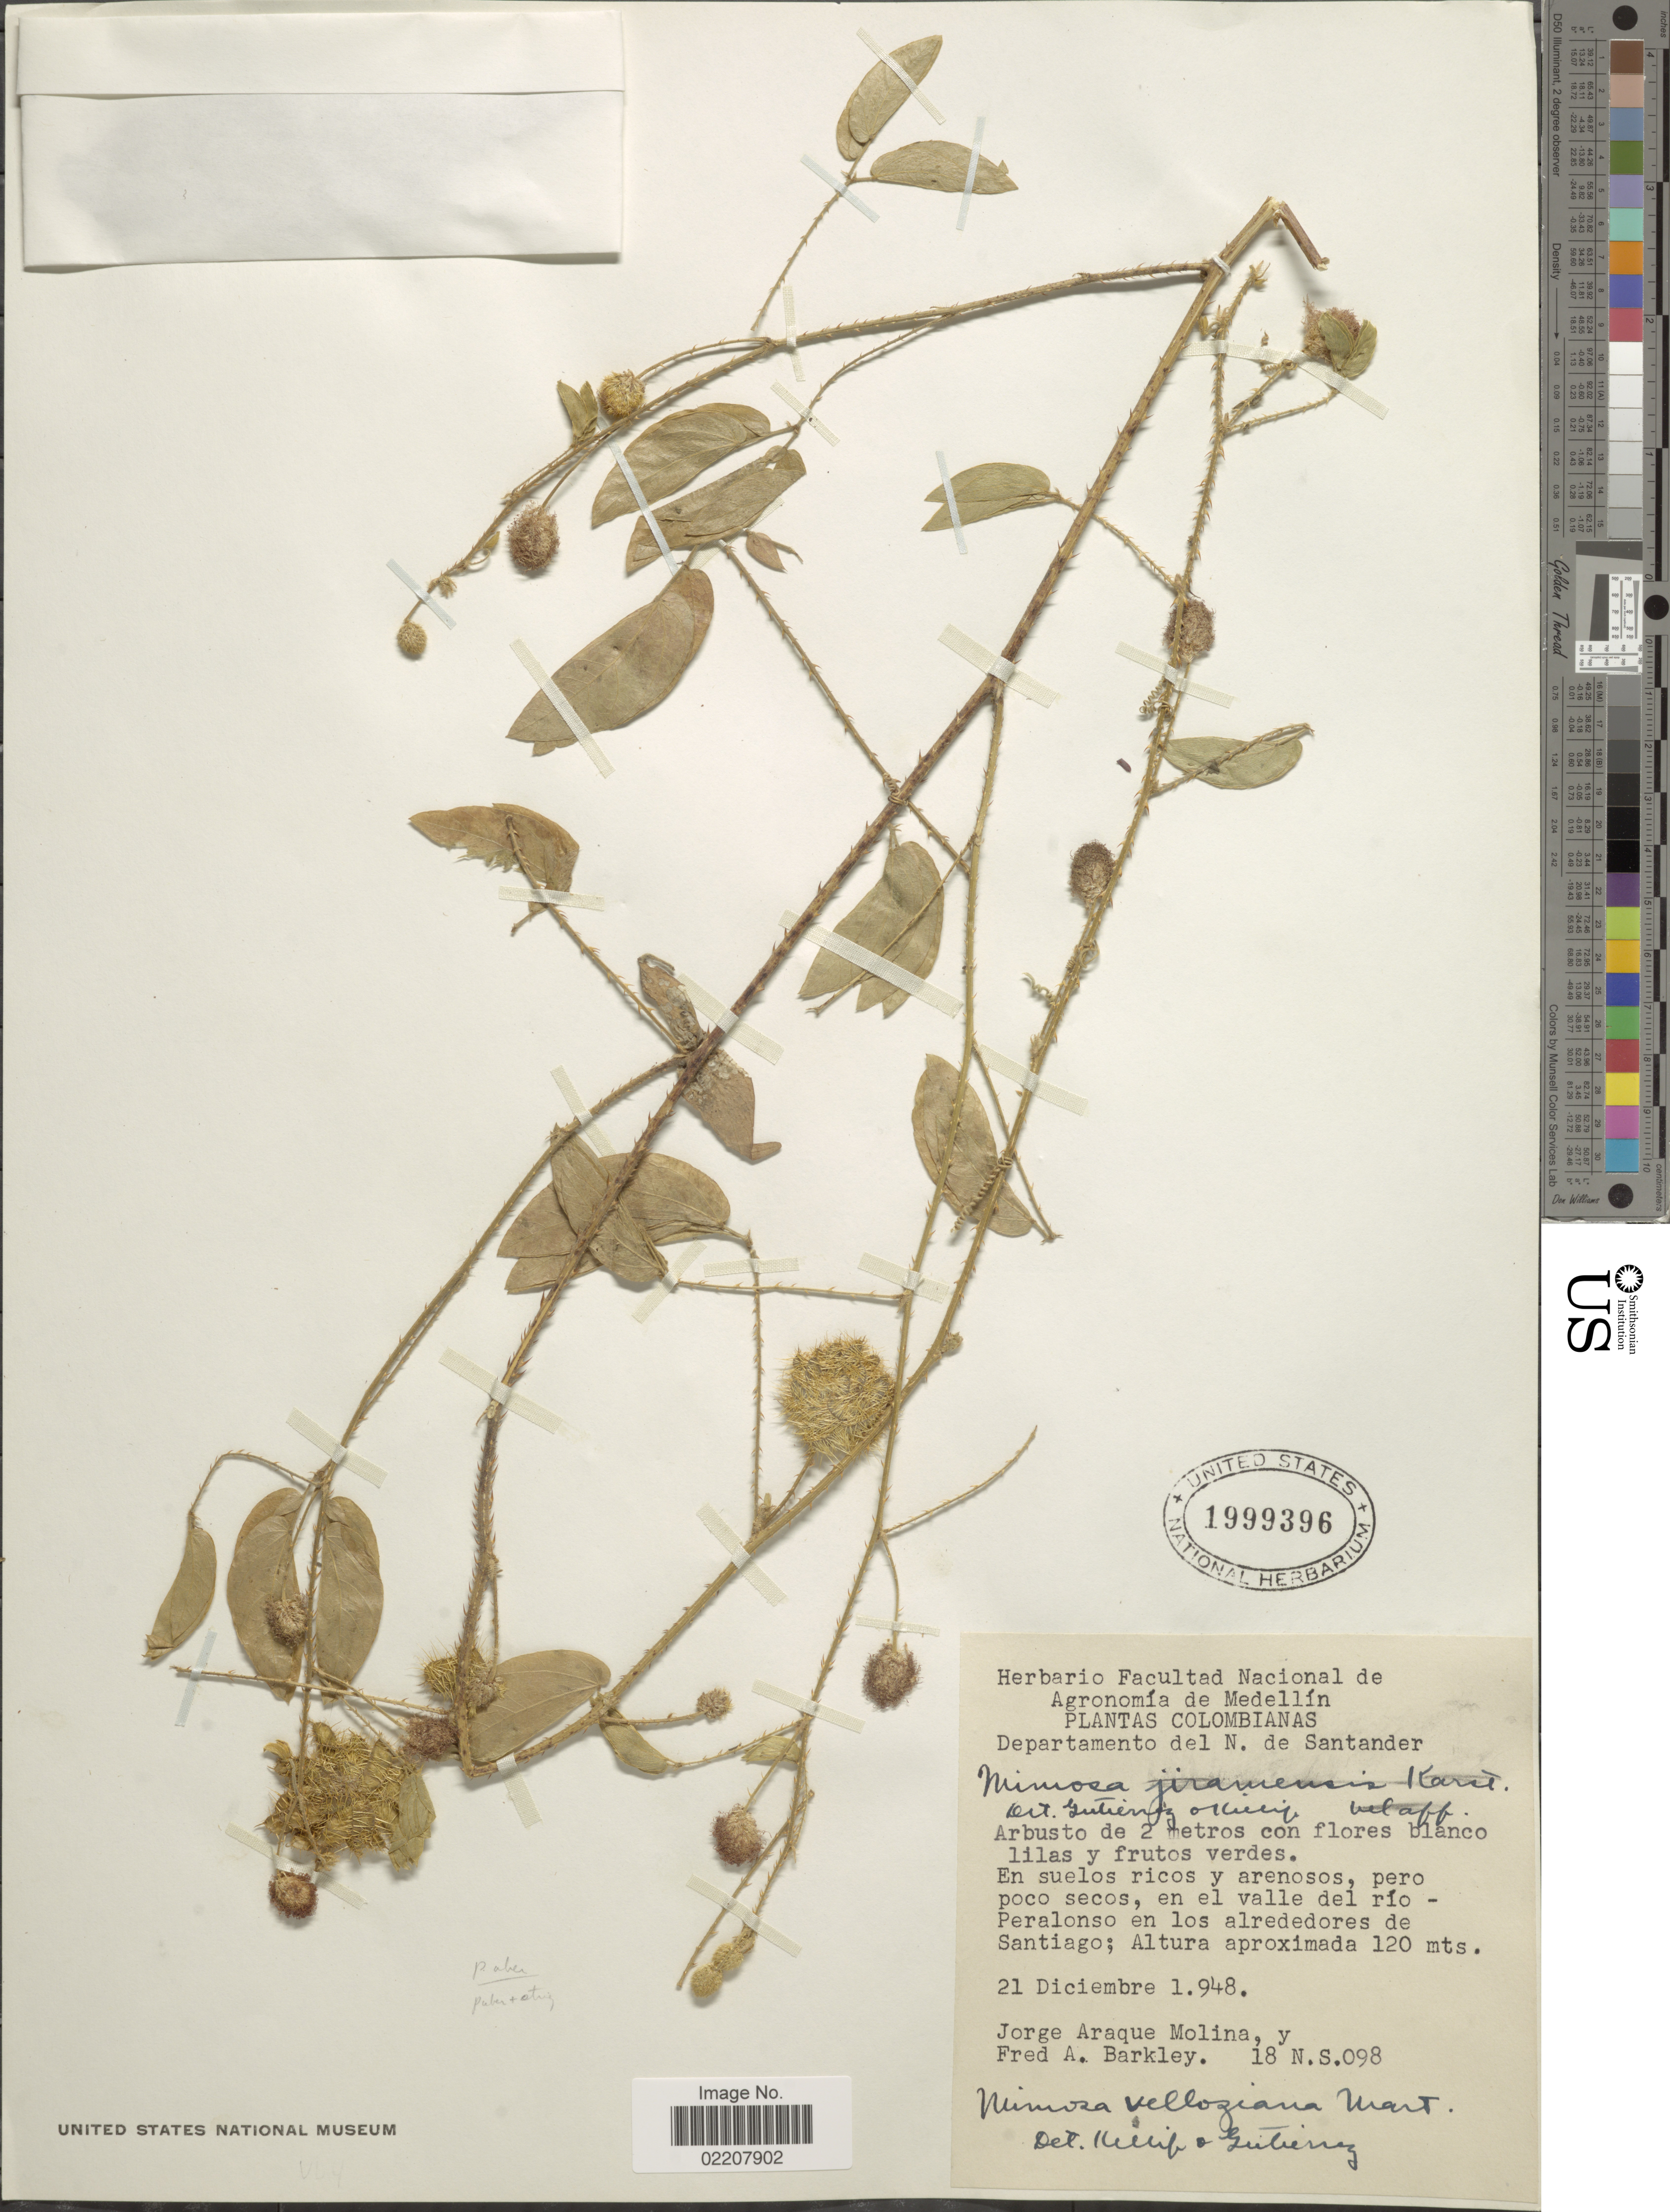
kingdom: Plantae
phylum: Tracheophyta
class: Magnoliopsida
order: Fabales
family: Fabaceae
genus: Mimosa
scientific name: Mimosa velloziana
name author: Mart.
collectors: J. A. Molina & F. A. Barkley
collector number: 18 N.S. 098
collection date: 1948-12-21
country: Colombia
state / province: Norte de Santander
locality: En suelos ricos y arenosos, pero poco secos, en el valle del rio-Peralonso en los alrededores de Santiago.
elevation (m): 120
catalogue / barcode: US 1999396